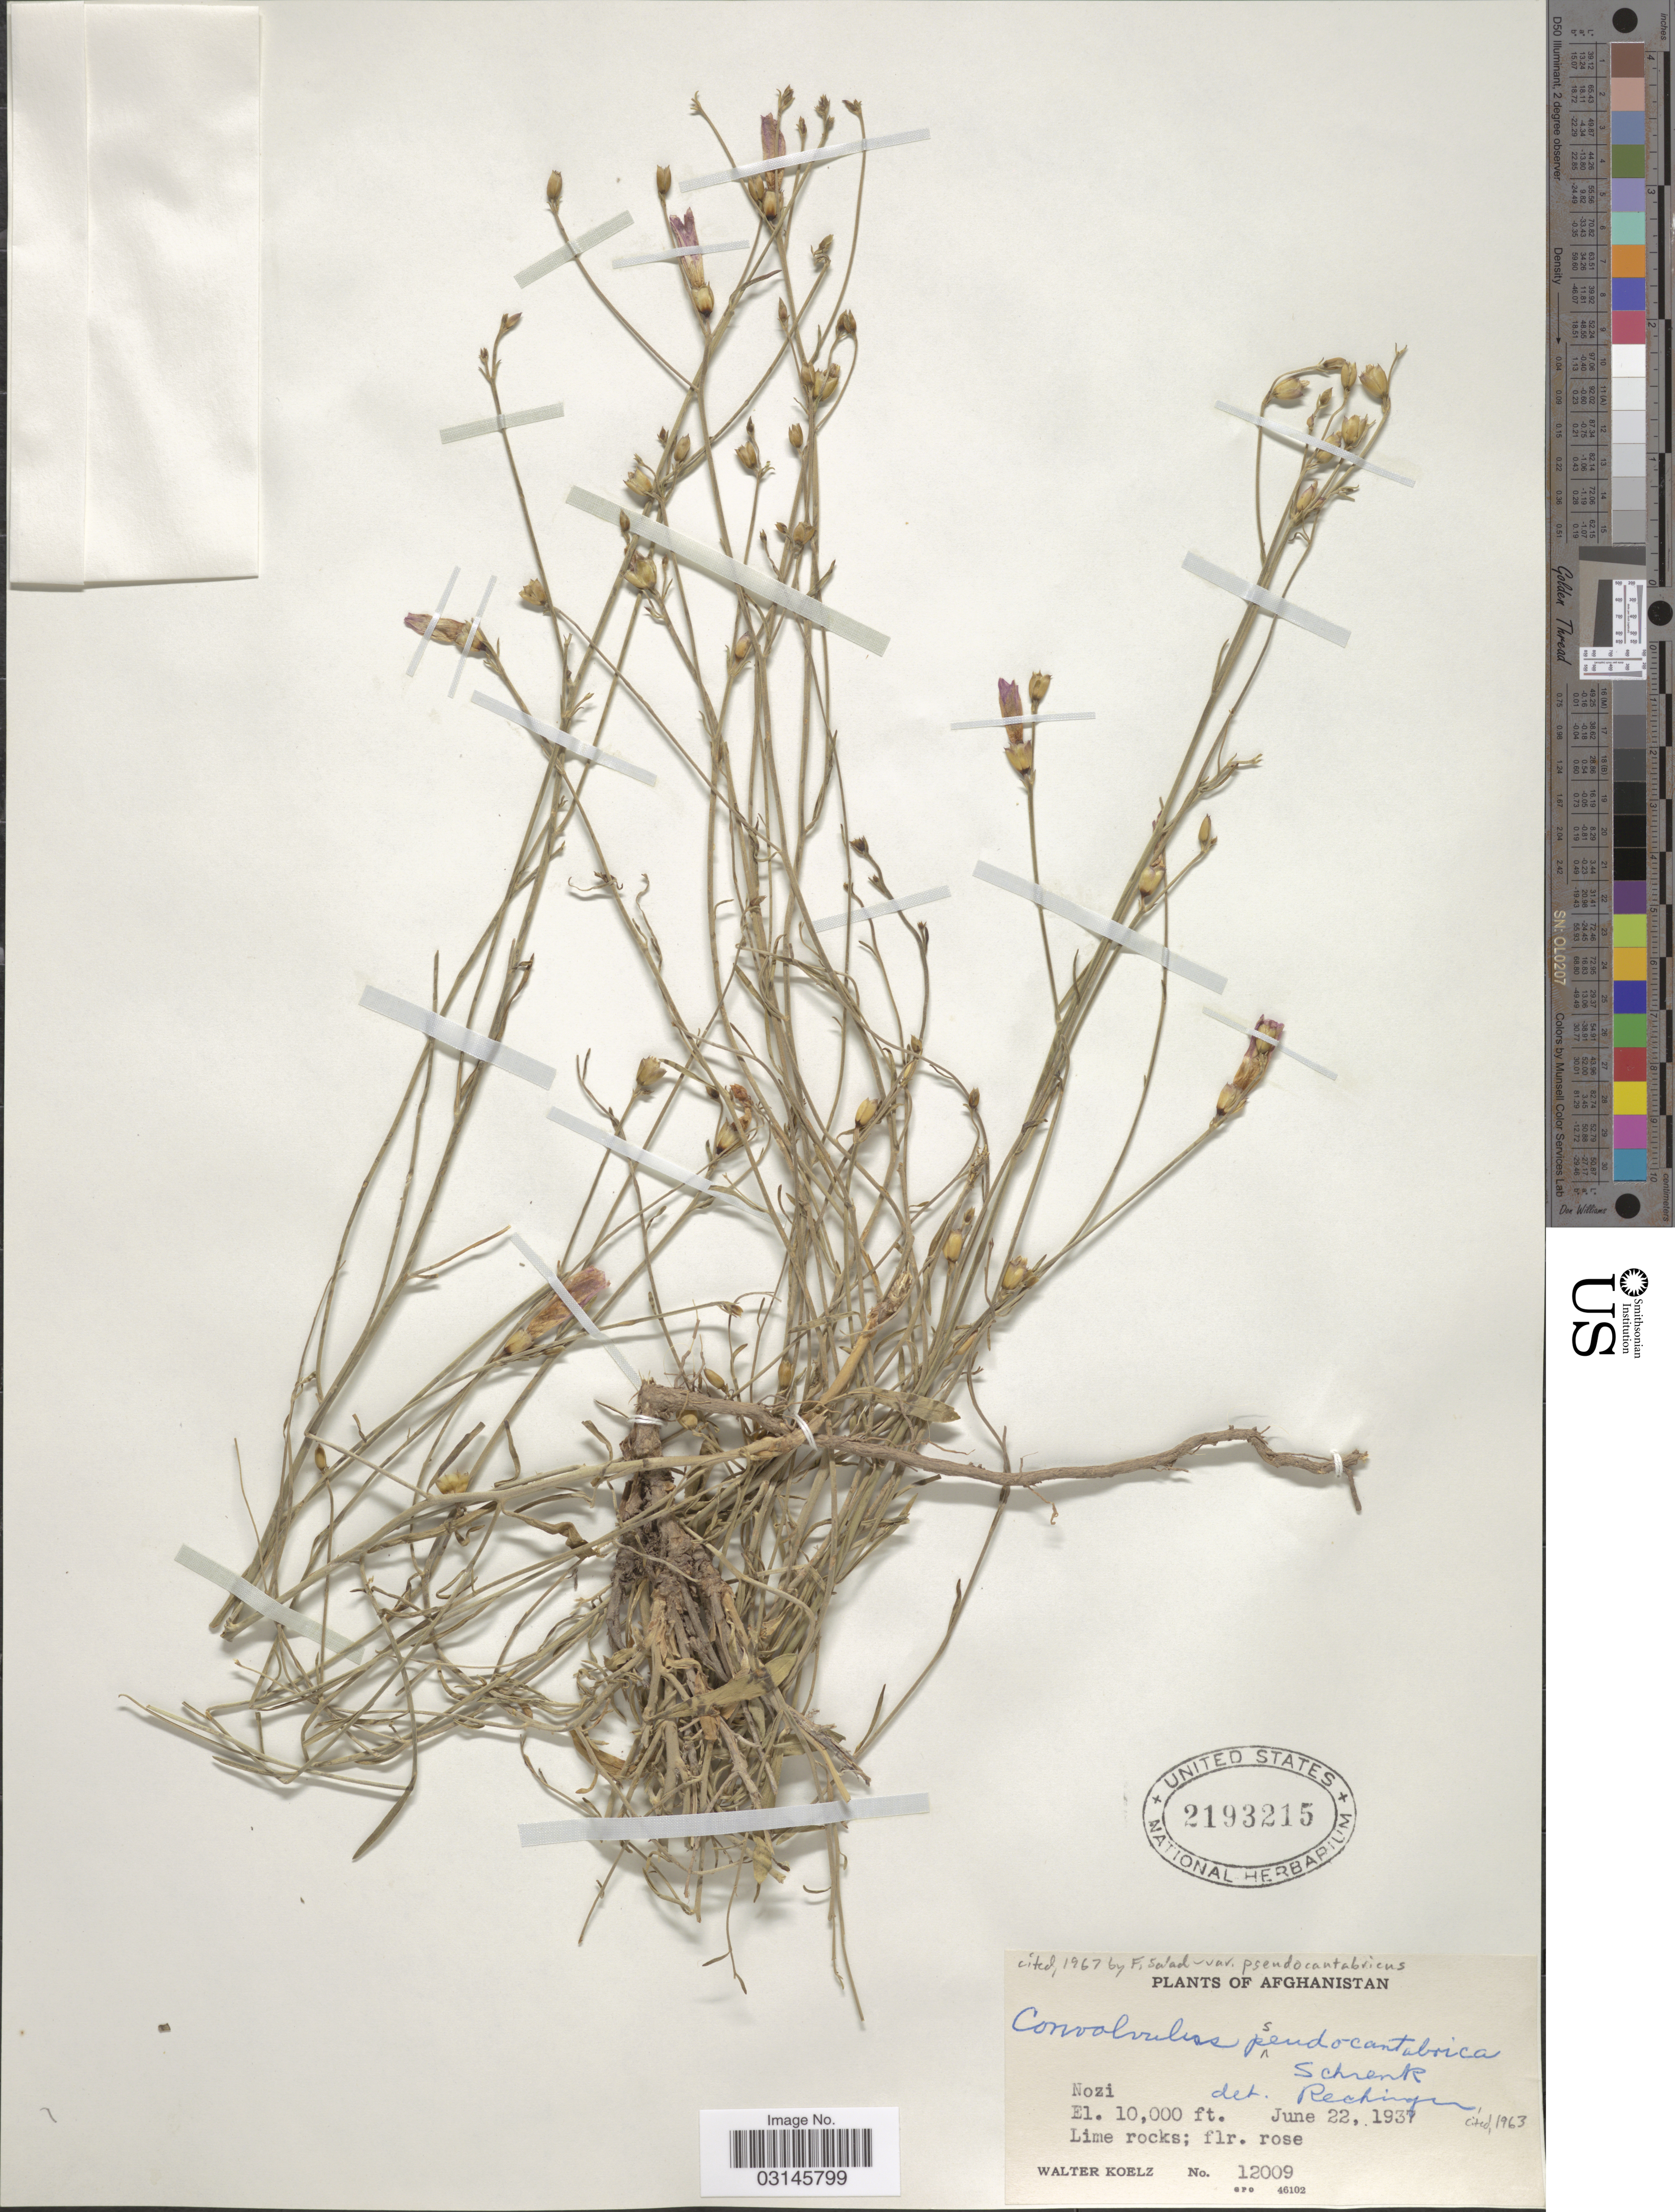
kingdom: Plantae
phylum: Tracheophyta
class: Magnoliopsida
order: Solanales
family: Convolvulaceae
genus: Convolvulus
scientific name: Convolvulus pseudocantabricus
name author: Schrenk ex Fisch. & C.A. Mey.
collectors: W. N. Koelz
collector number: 12009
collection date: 1937-06-22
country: Afghanistan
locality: Nozi.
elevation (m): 3048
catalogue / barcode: US 2193215